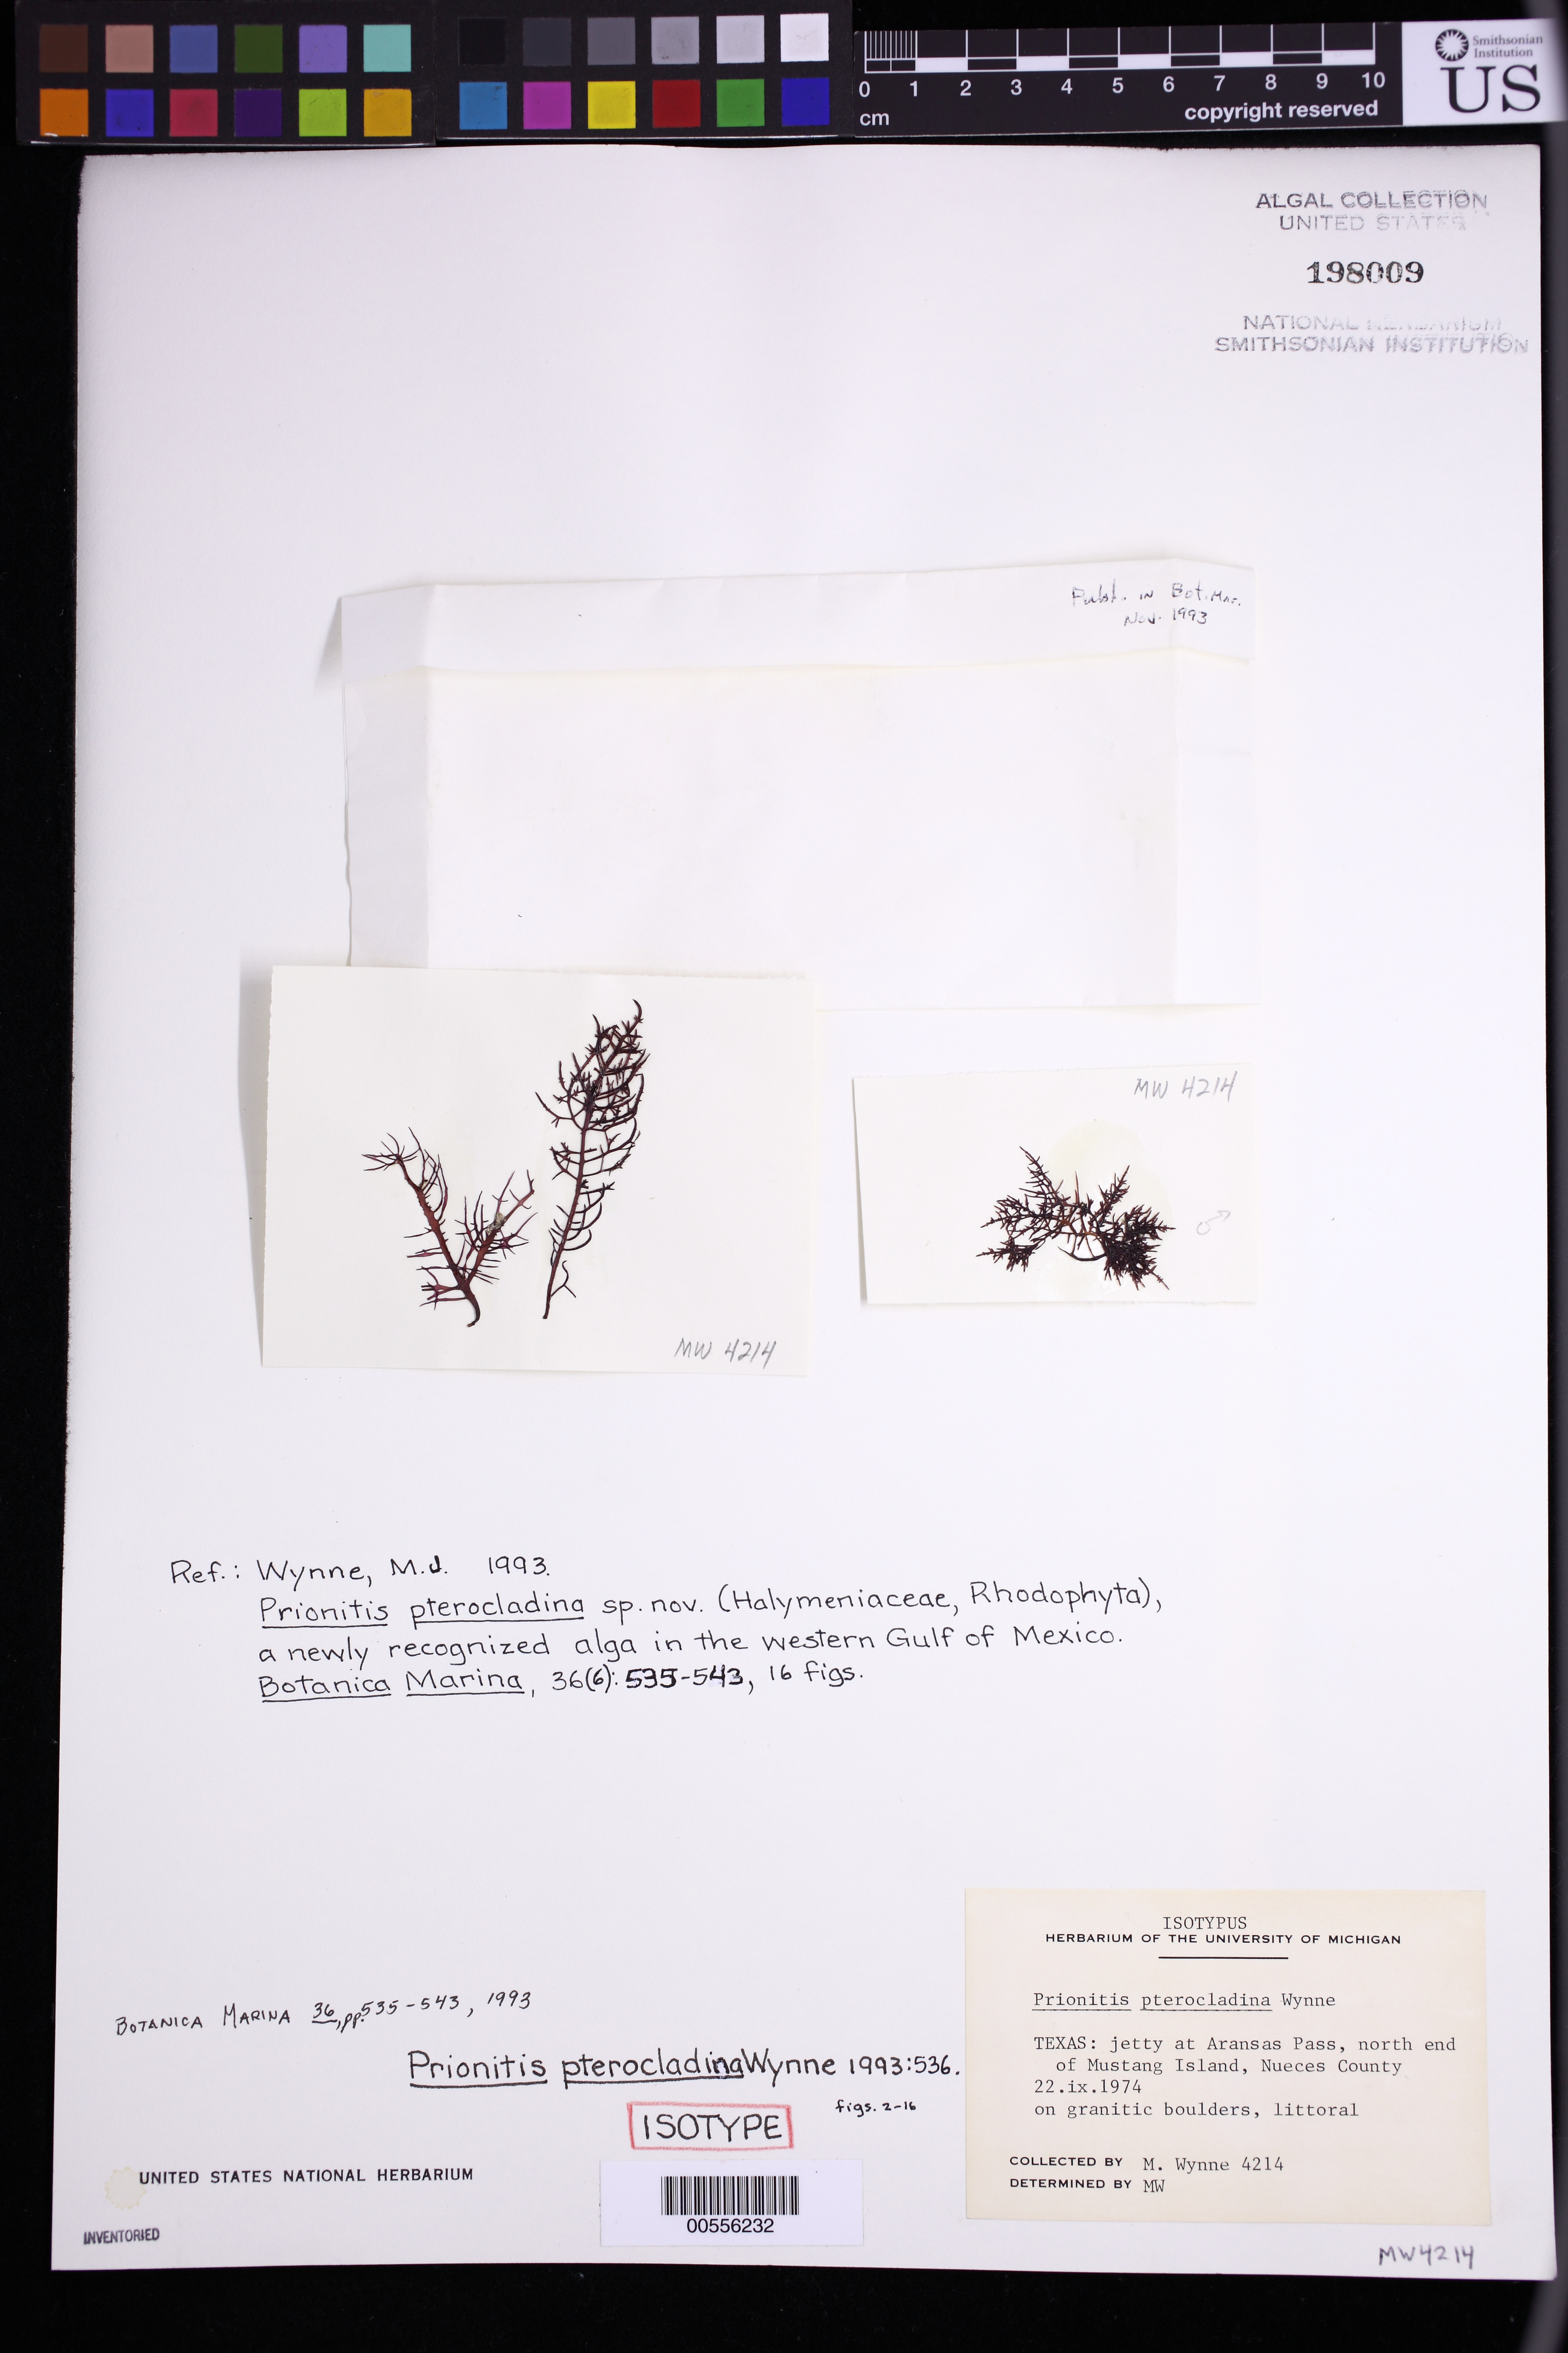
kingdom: Plantae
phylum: Rhodophyta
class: Florideophyceae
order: Cryptonemiales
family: Cryptonemiaceae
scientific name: Prionitis pterocladina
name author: M.J. Wynne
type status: Isotype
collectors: M.J. Wynne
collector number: Wynne 4214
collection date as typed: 22 Sep 1974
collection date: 1974-09-22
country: United States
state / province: Texas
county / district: Nueces County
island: Mustang Island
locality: Aransas Pass jetty, north end of island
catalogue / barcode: US 198009